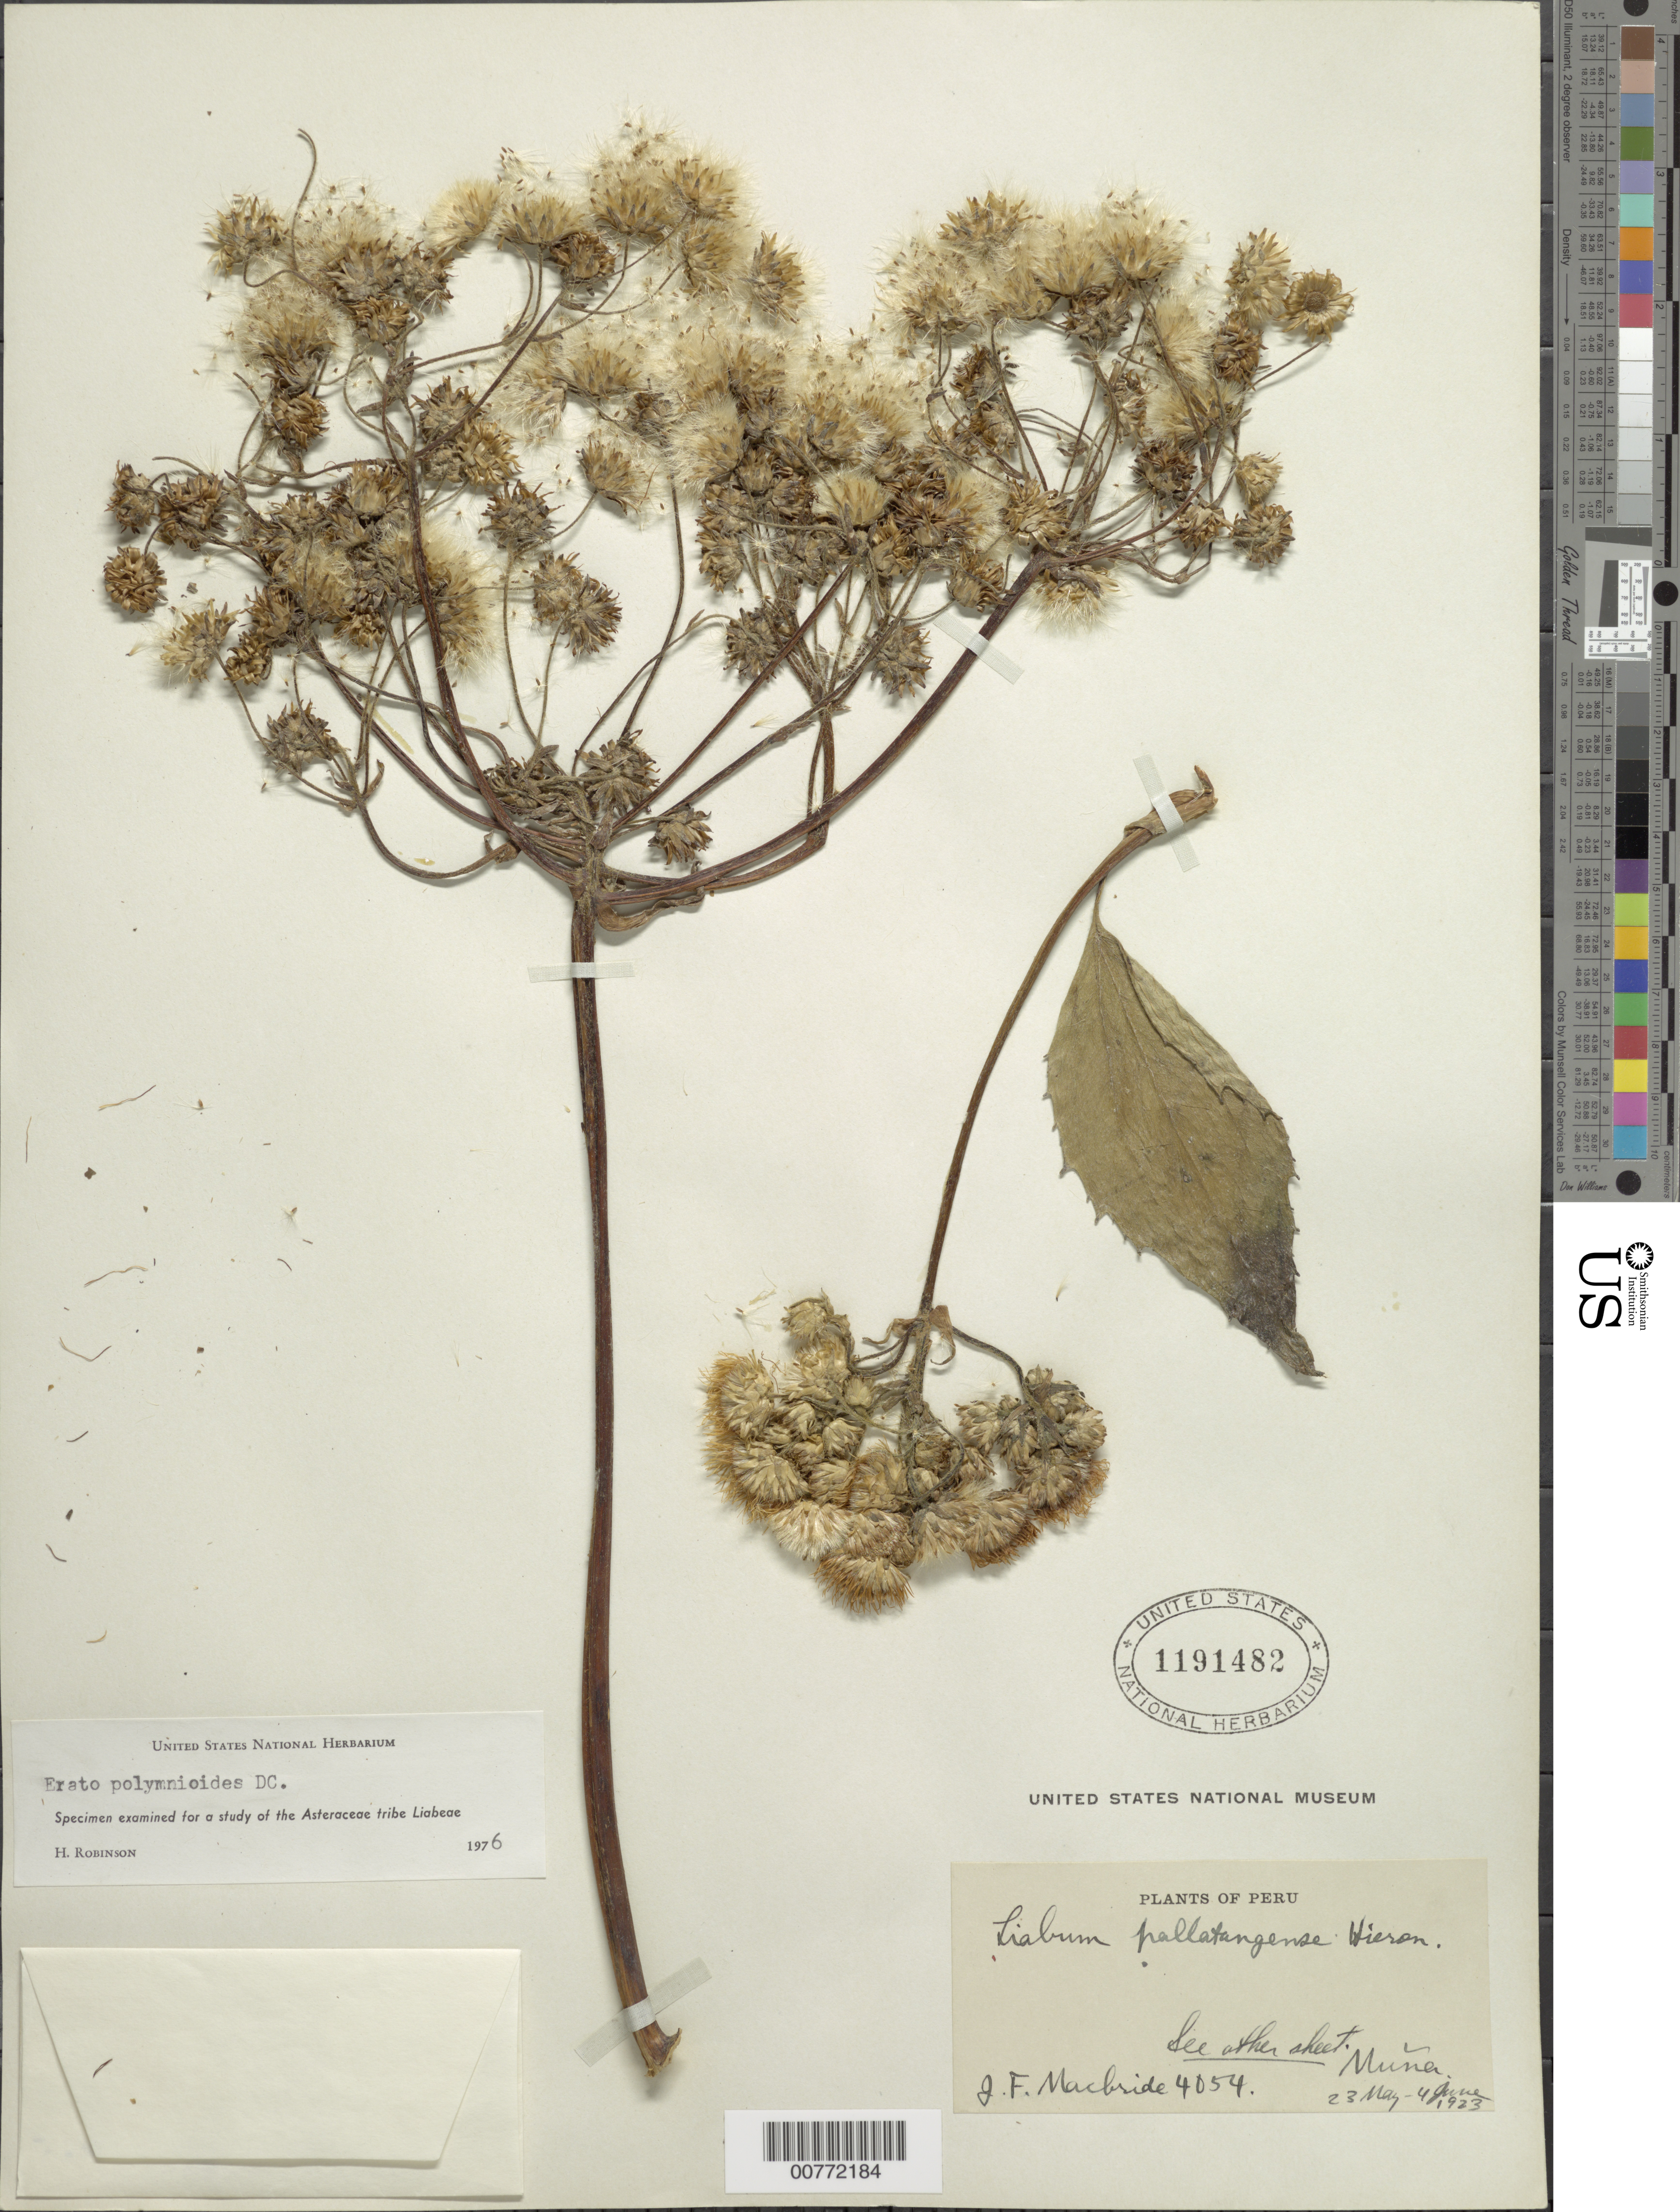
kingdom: Plantae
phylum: Tracheophyta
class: Magnoliopsida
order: Asterales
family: Asteraceae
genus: Erato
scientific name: Erato polymnioides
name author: DC.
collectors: J. F. Macbride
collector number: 4054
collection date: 1923-05-23/1923-06-04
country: Peru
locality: Muna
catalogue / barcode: US 1191482